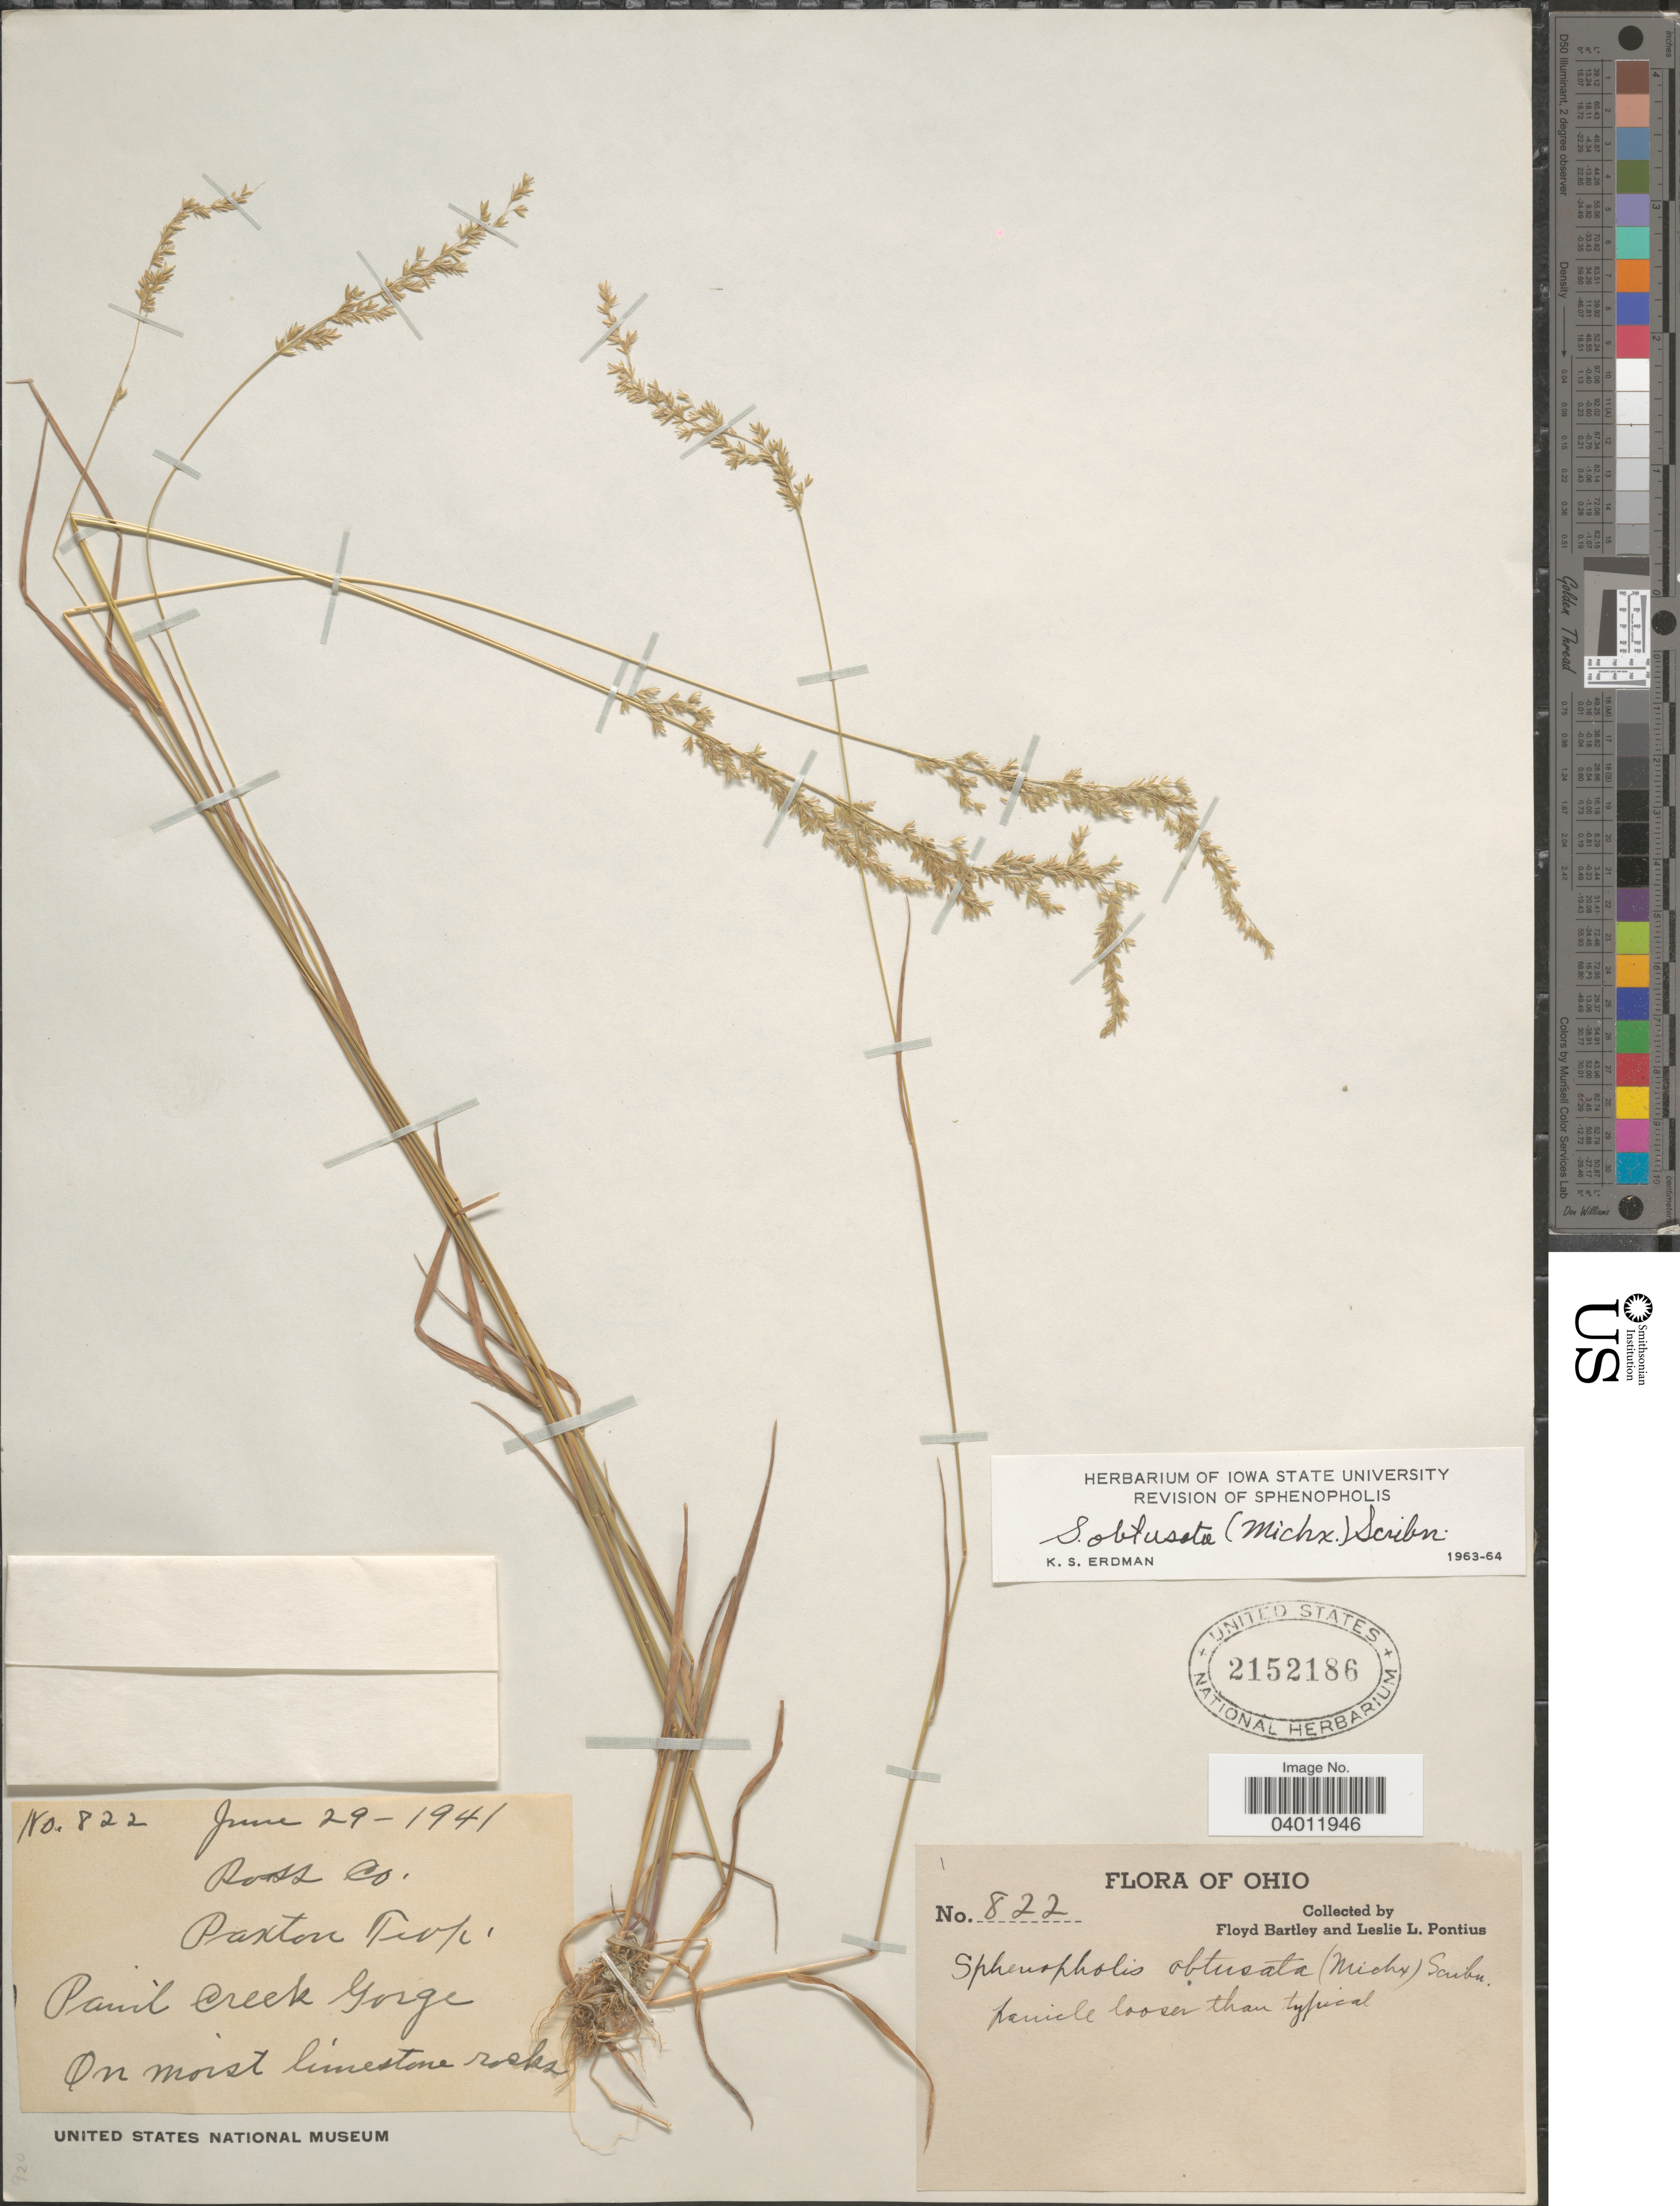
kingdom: Plantae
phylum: Tracheophyta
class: Liliopsida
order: Poales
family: Poaceae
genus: Sphenopholis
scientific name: Sphenopholis obtusata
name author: (Michx.) Scribn.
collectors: F. Bartley & L. Pontius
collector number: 822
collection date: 1941-06-29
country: United States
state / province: Ohio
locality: Ross Co. Paxton Twp. Paint Creek Gorge.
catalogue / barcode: US 2152186